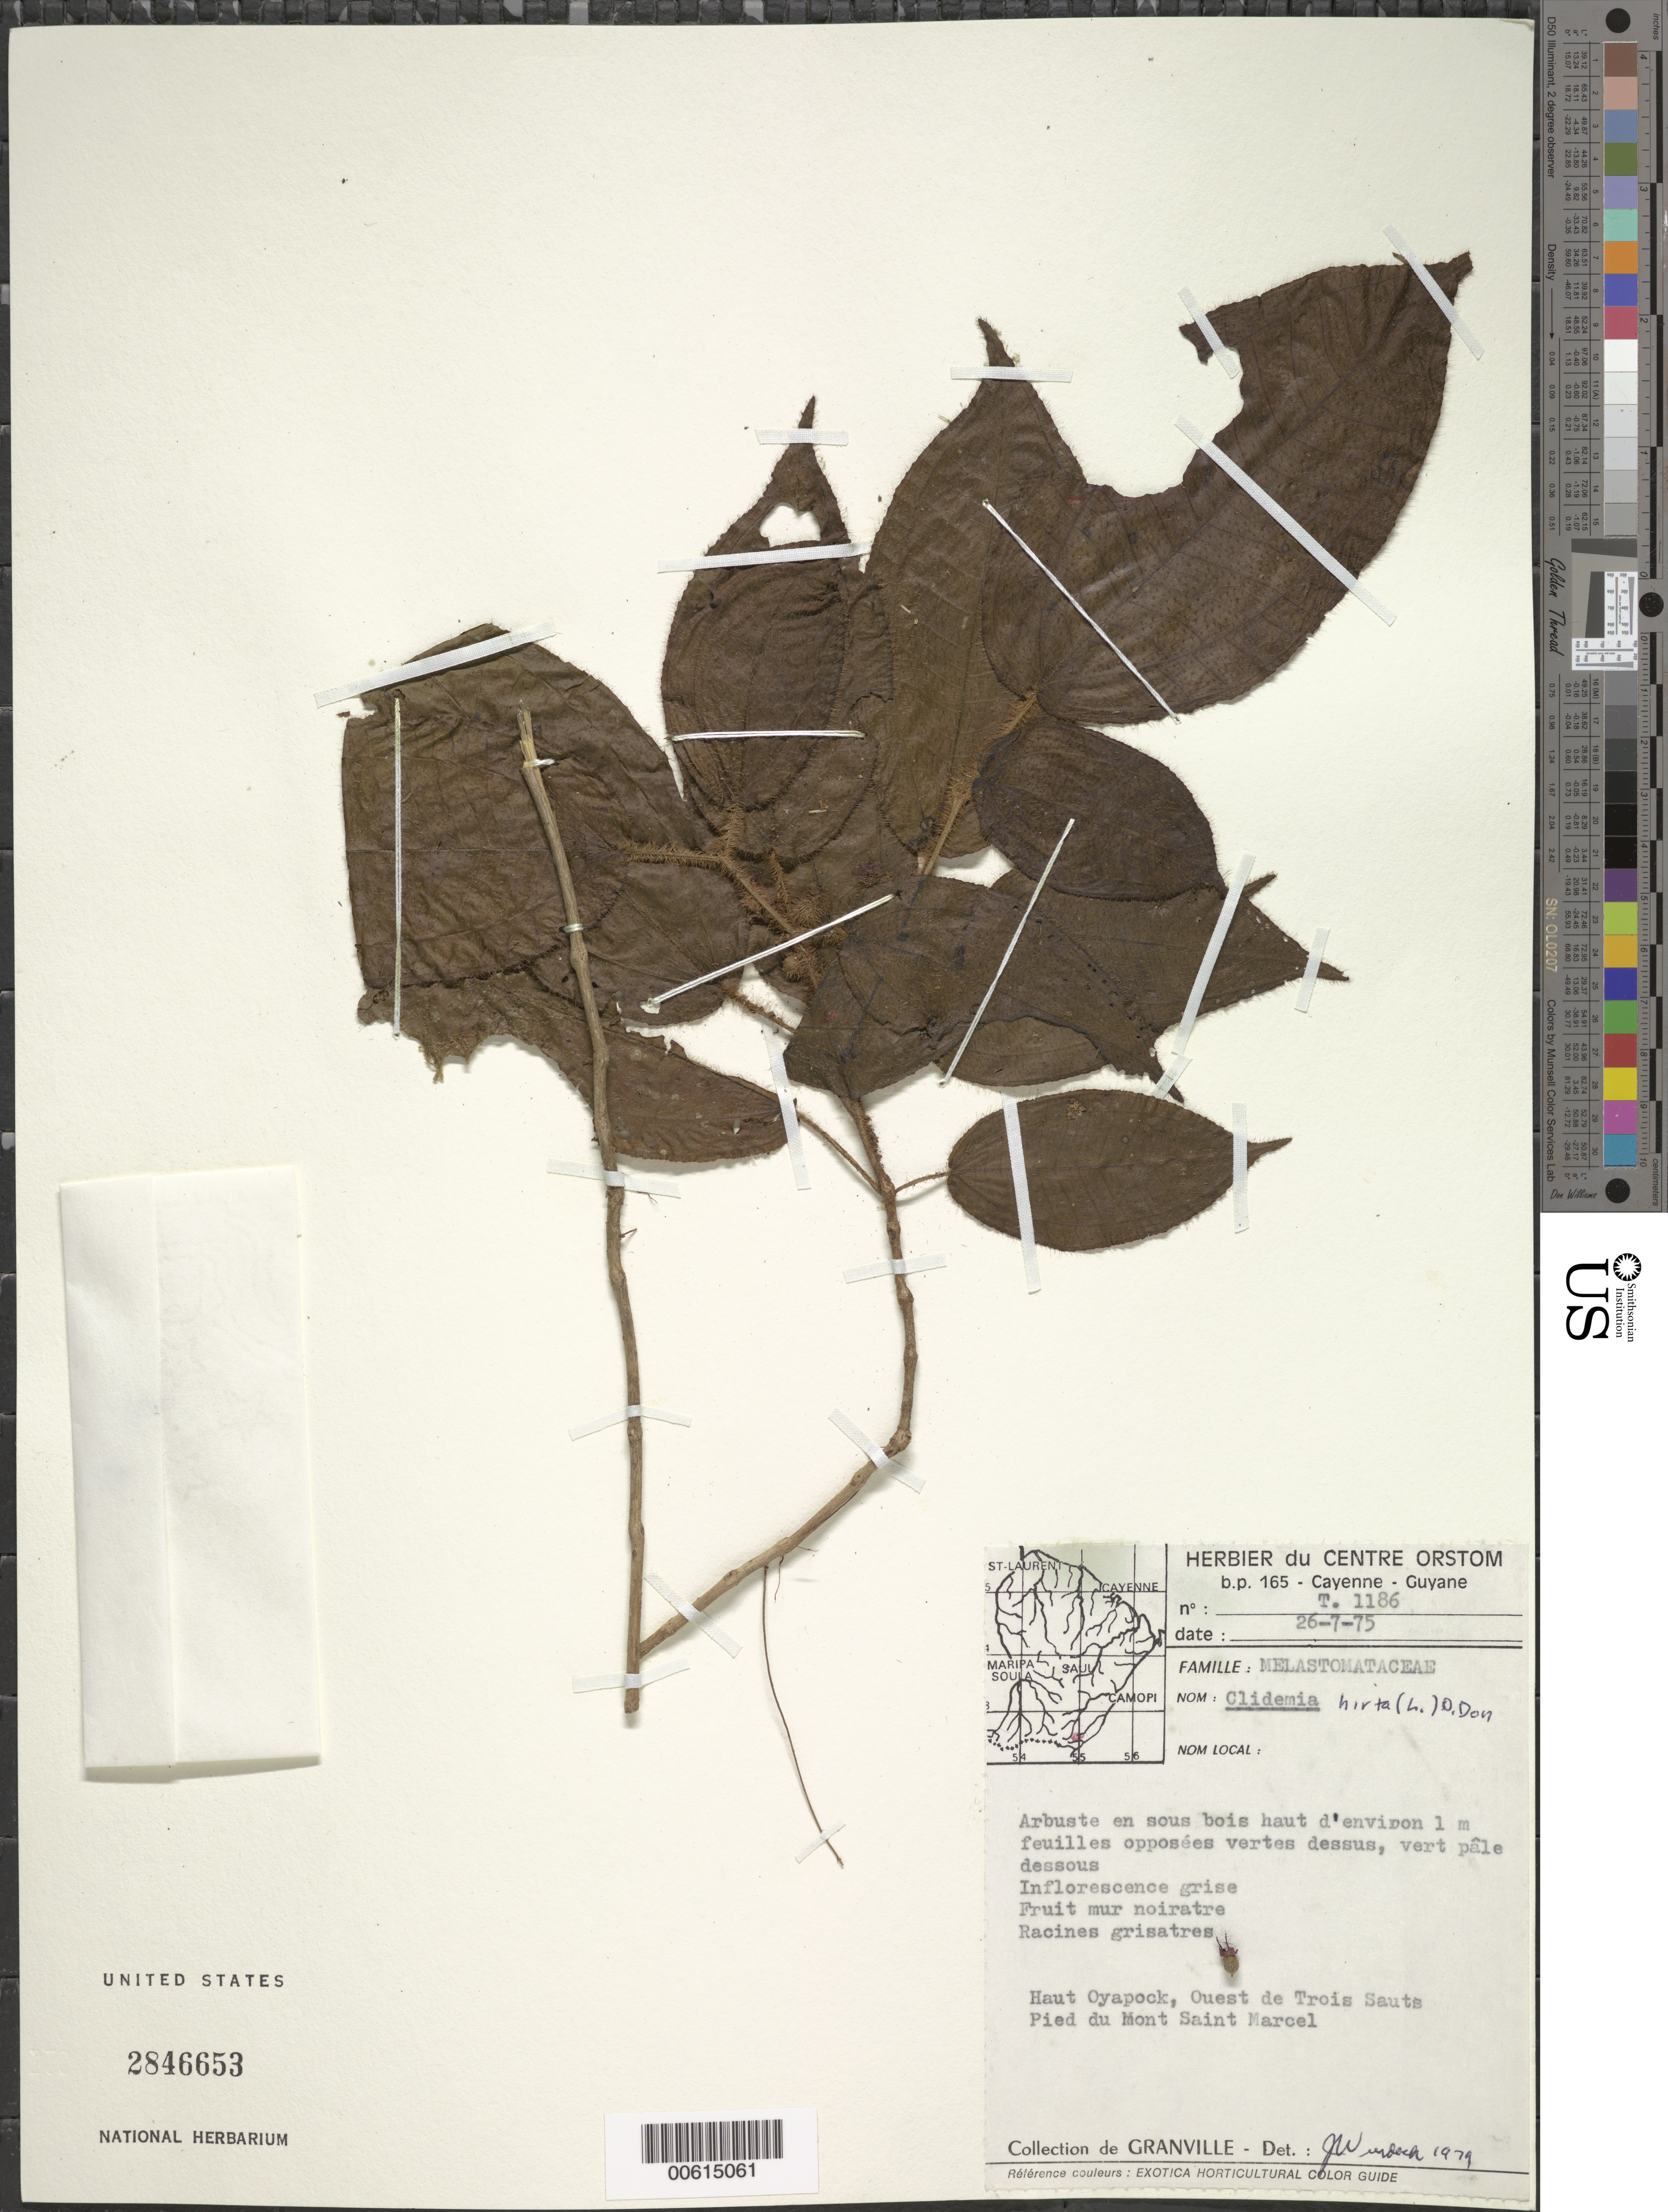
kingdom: Plantae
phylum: Tracheophyta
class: Magnoliopsida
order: Myrtales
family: Melastomataceae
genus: Clidemia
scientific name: Clidemia hirta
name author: (L.) D. Don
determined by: Wurdack, John J., (US), US (UNITED STATES)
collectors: J.-J. de Granville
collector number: T 1186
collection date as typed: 26-Jul-75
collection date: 1975-07-26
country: French Guiana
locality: Haut Oyapock, W of Trois Sauts, near Mont St. Marcel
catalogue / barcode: US 2846653